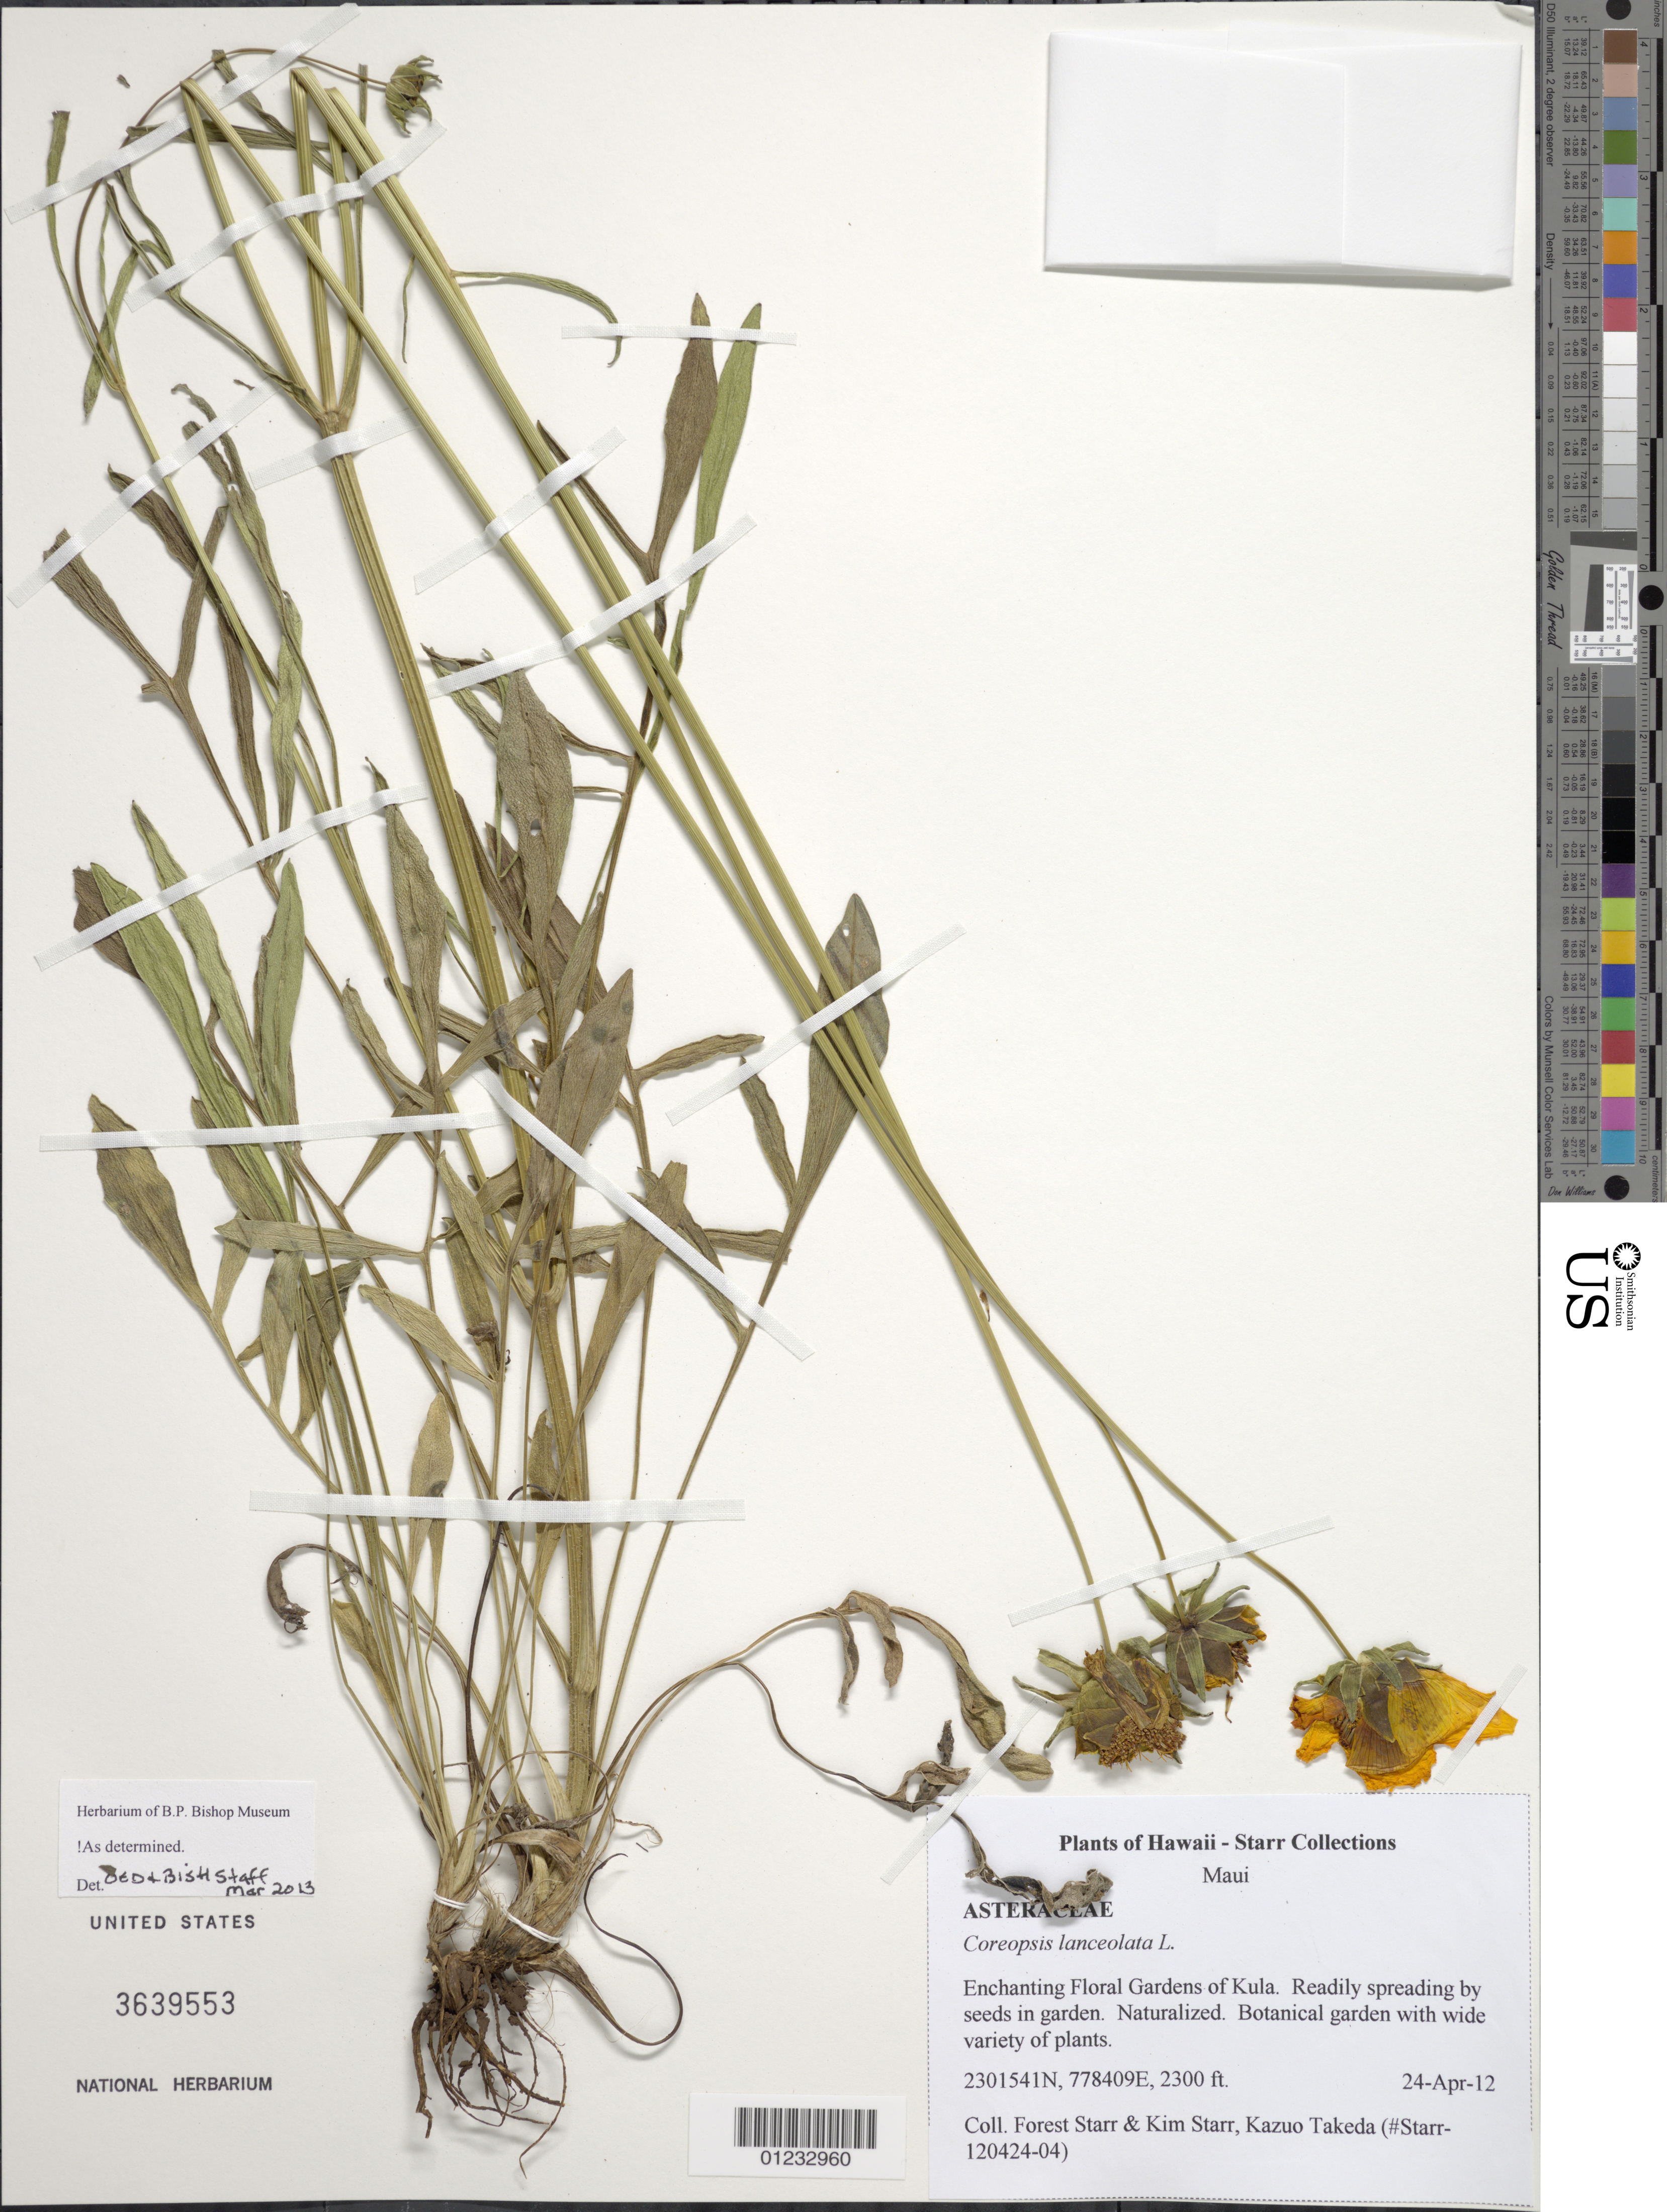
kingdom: Plantae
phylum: Tracheophyta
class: Magnoliopsida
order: Asterales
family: Asteraceae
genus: Coreopsis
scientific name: Coreopsis lanceolata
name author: L.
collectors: F. Starr & K. Starr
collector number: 120424-04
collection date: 2012-04-24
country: United States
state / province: Hawaii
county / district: Maui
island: Maui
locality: Enchanting Floral Gardens of Kula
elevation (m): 701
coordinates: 2301541 N, 778409 E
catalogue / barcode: US 3639553